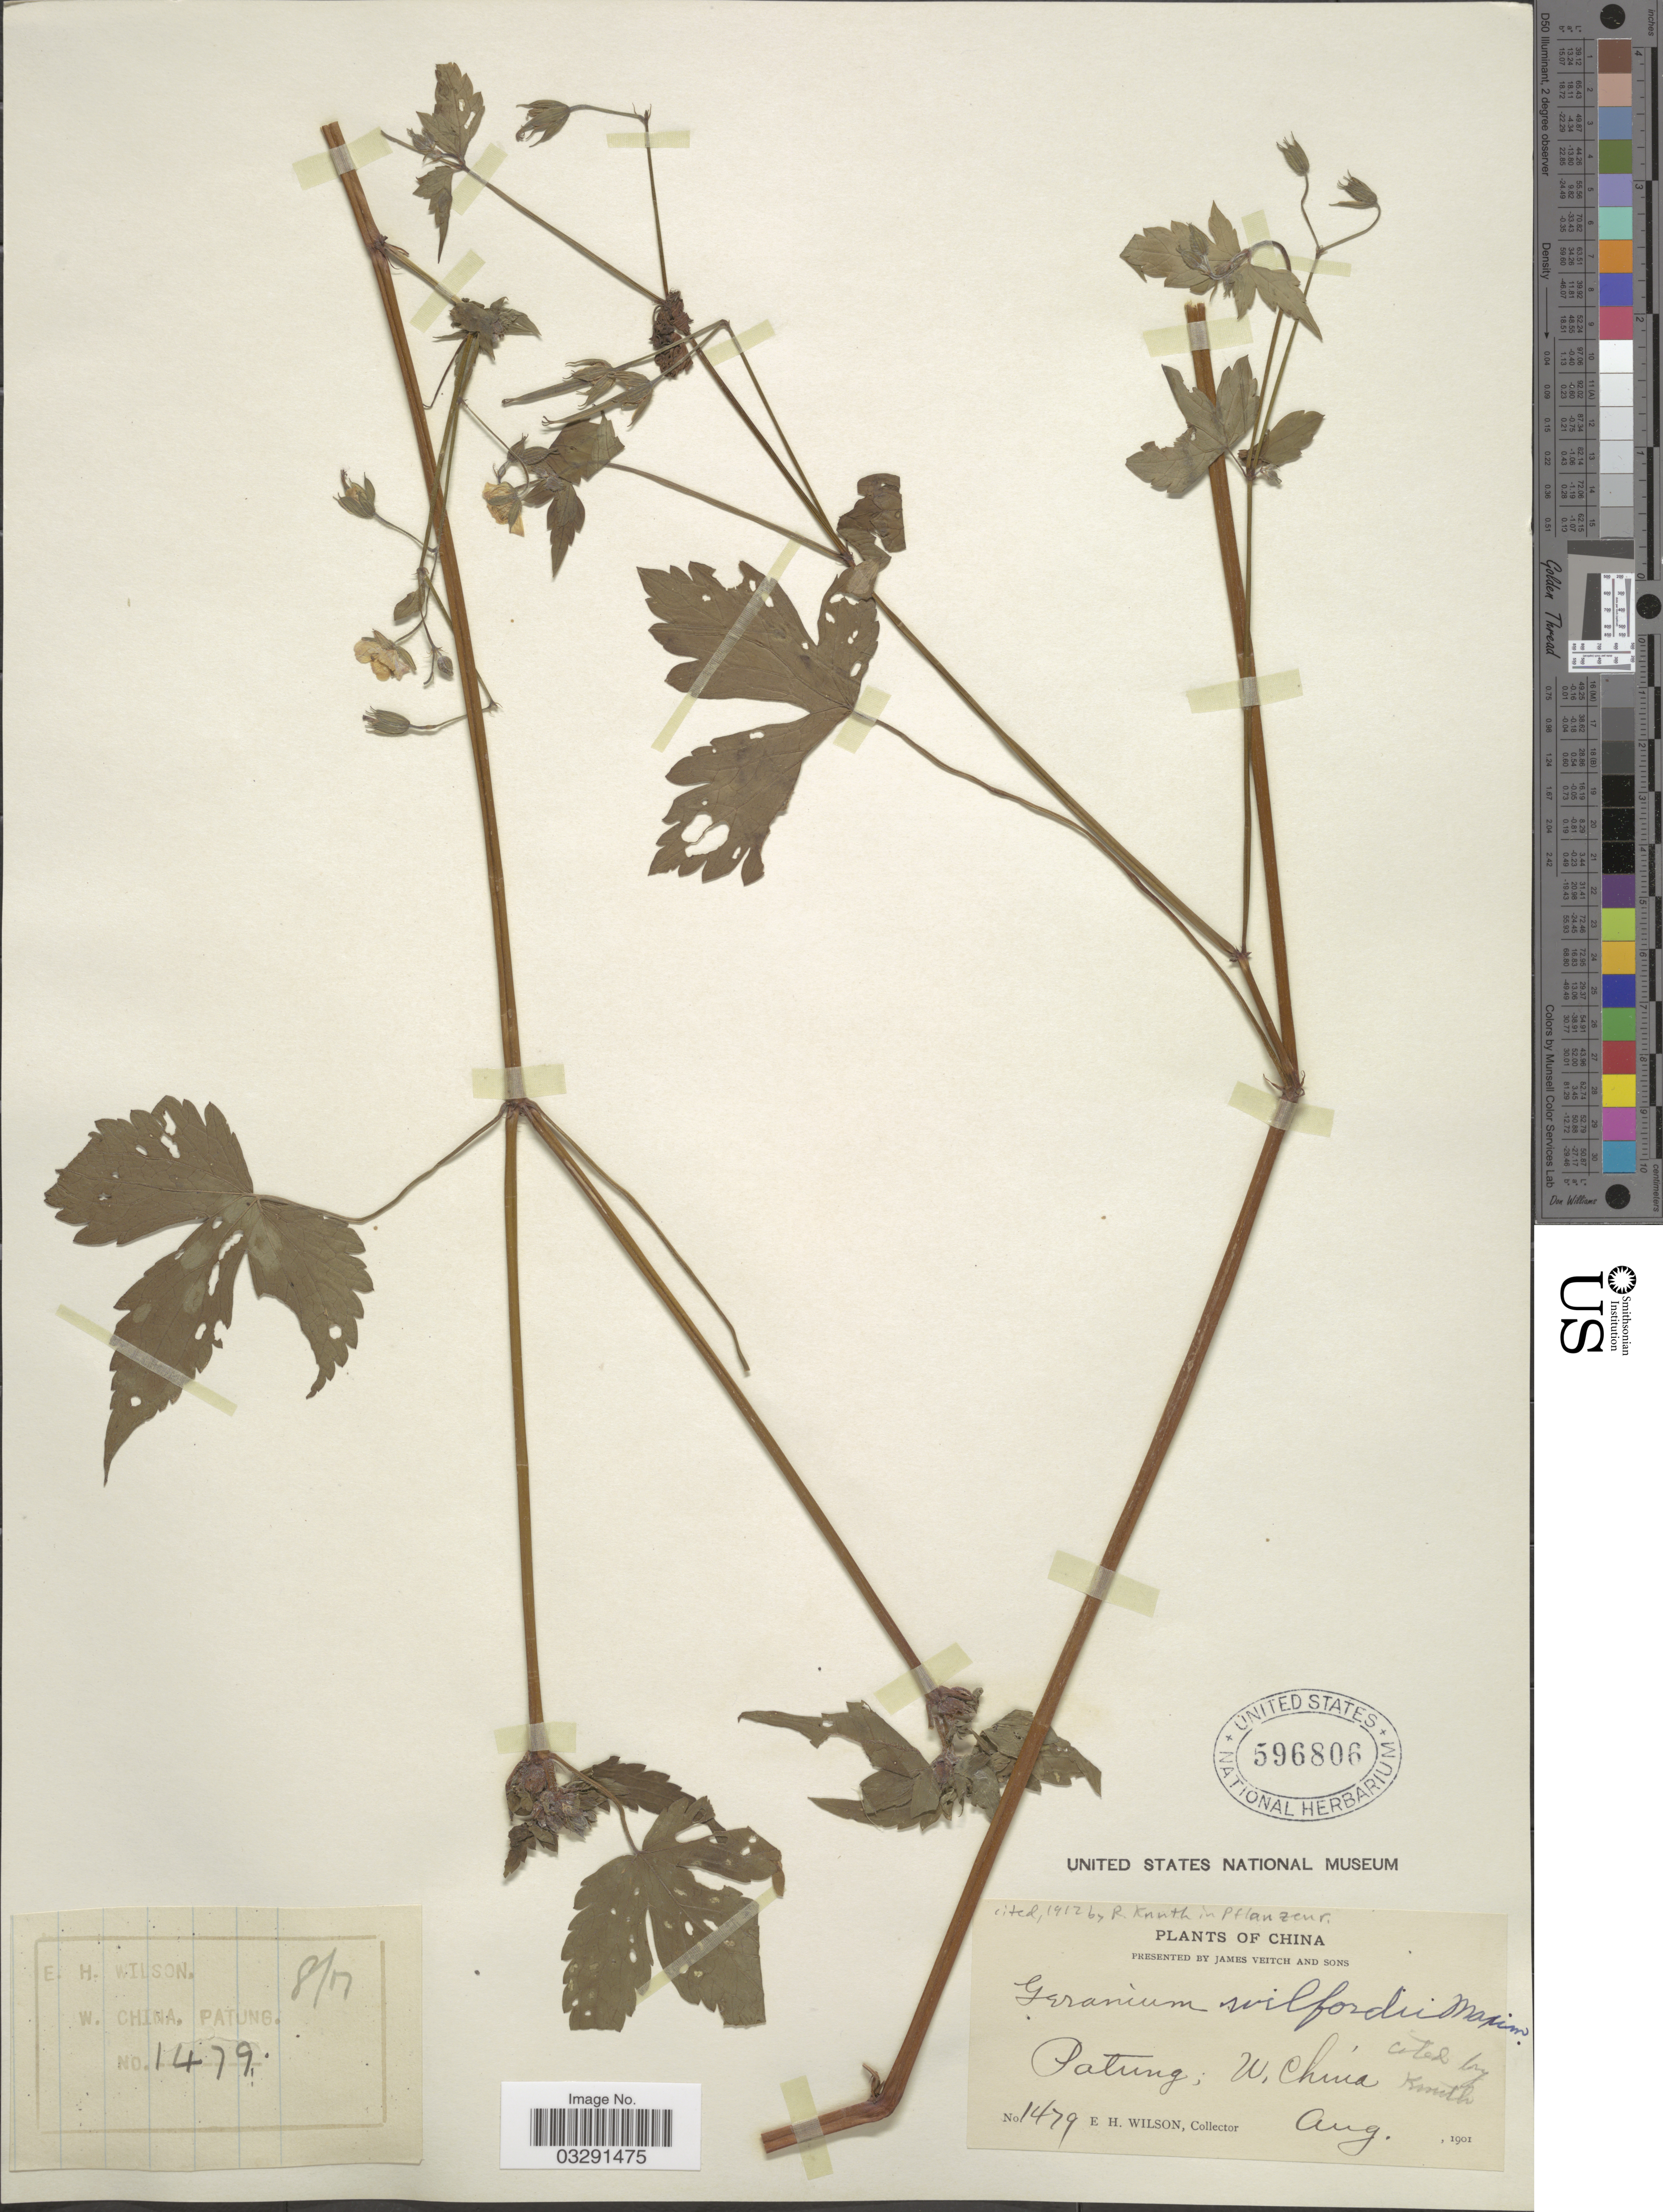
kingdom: Plantae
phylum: Tracheophyta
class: Magnoliopsida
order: Geraniales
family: Geraniaceae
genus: Geranium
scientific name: Geranium wilfordii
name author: Maxim.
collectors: E. Wilson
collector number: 1479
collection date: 1901-08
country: China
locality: Patung; W. China.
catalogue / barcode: US 596806